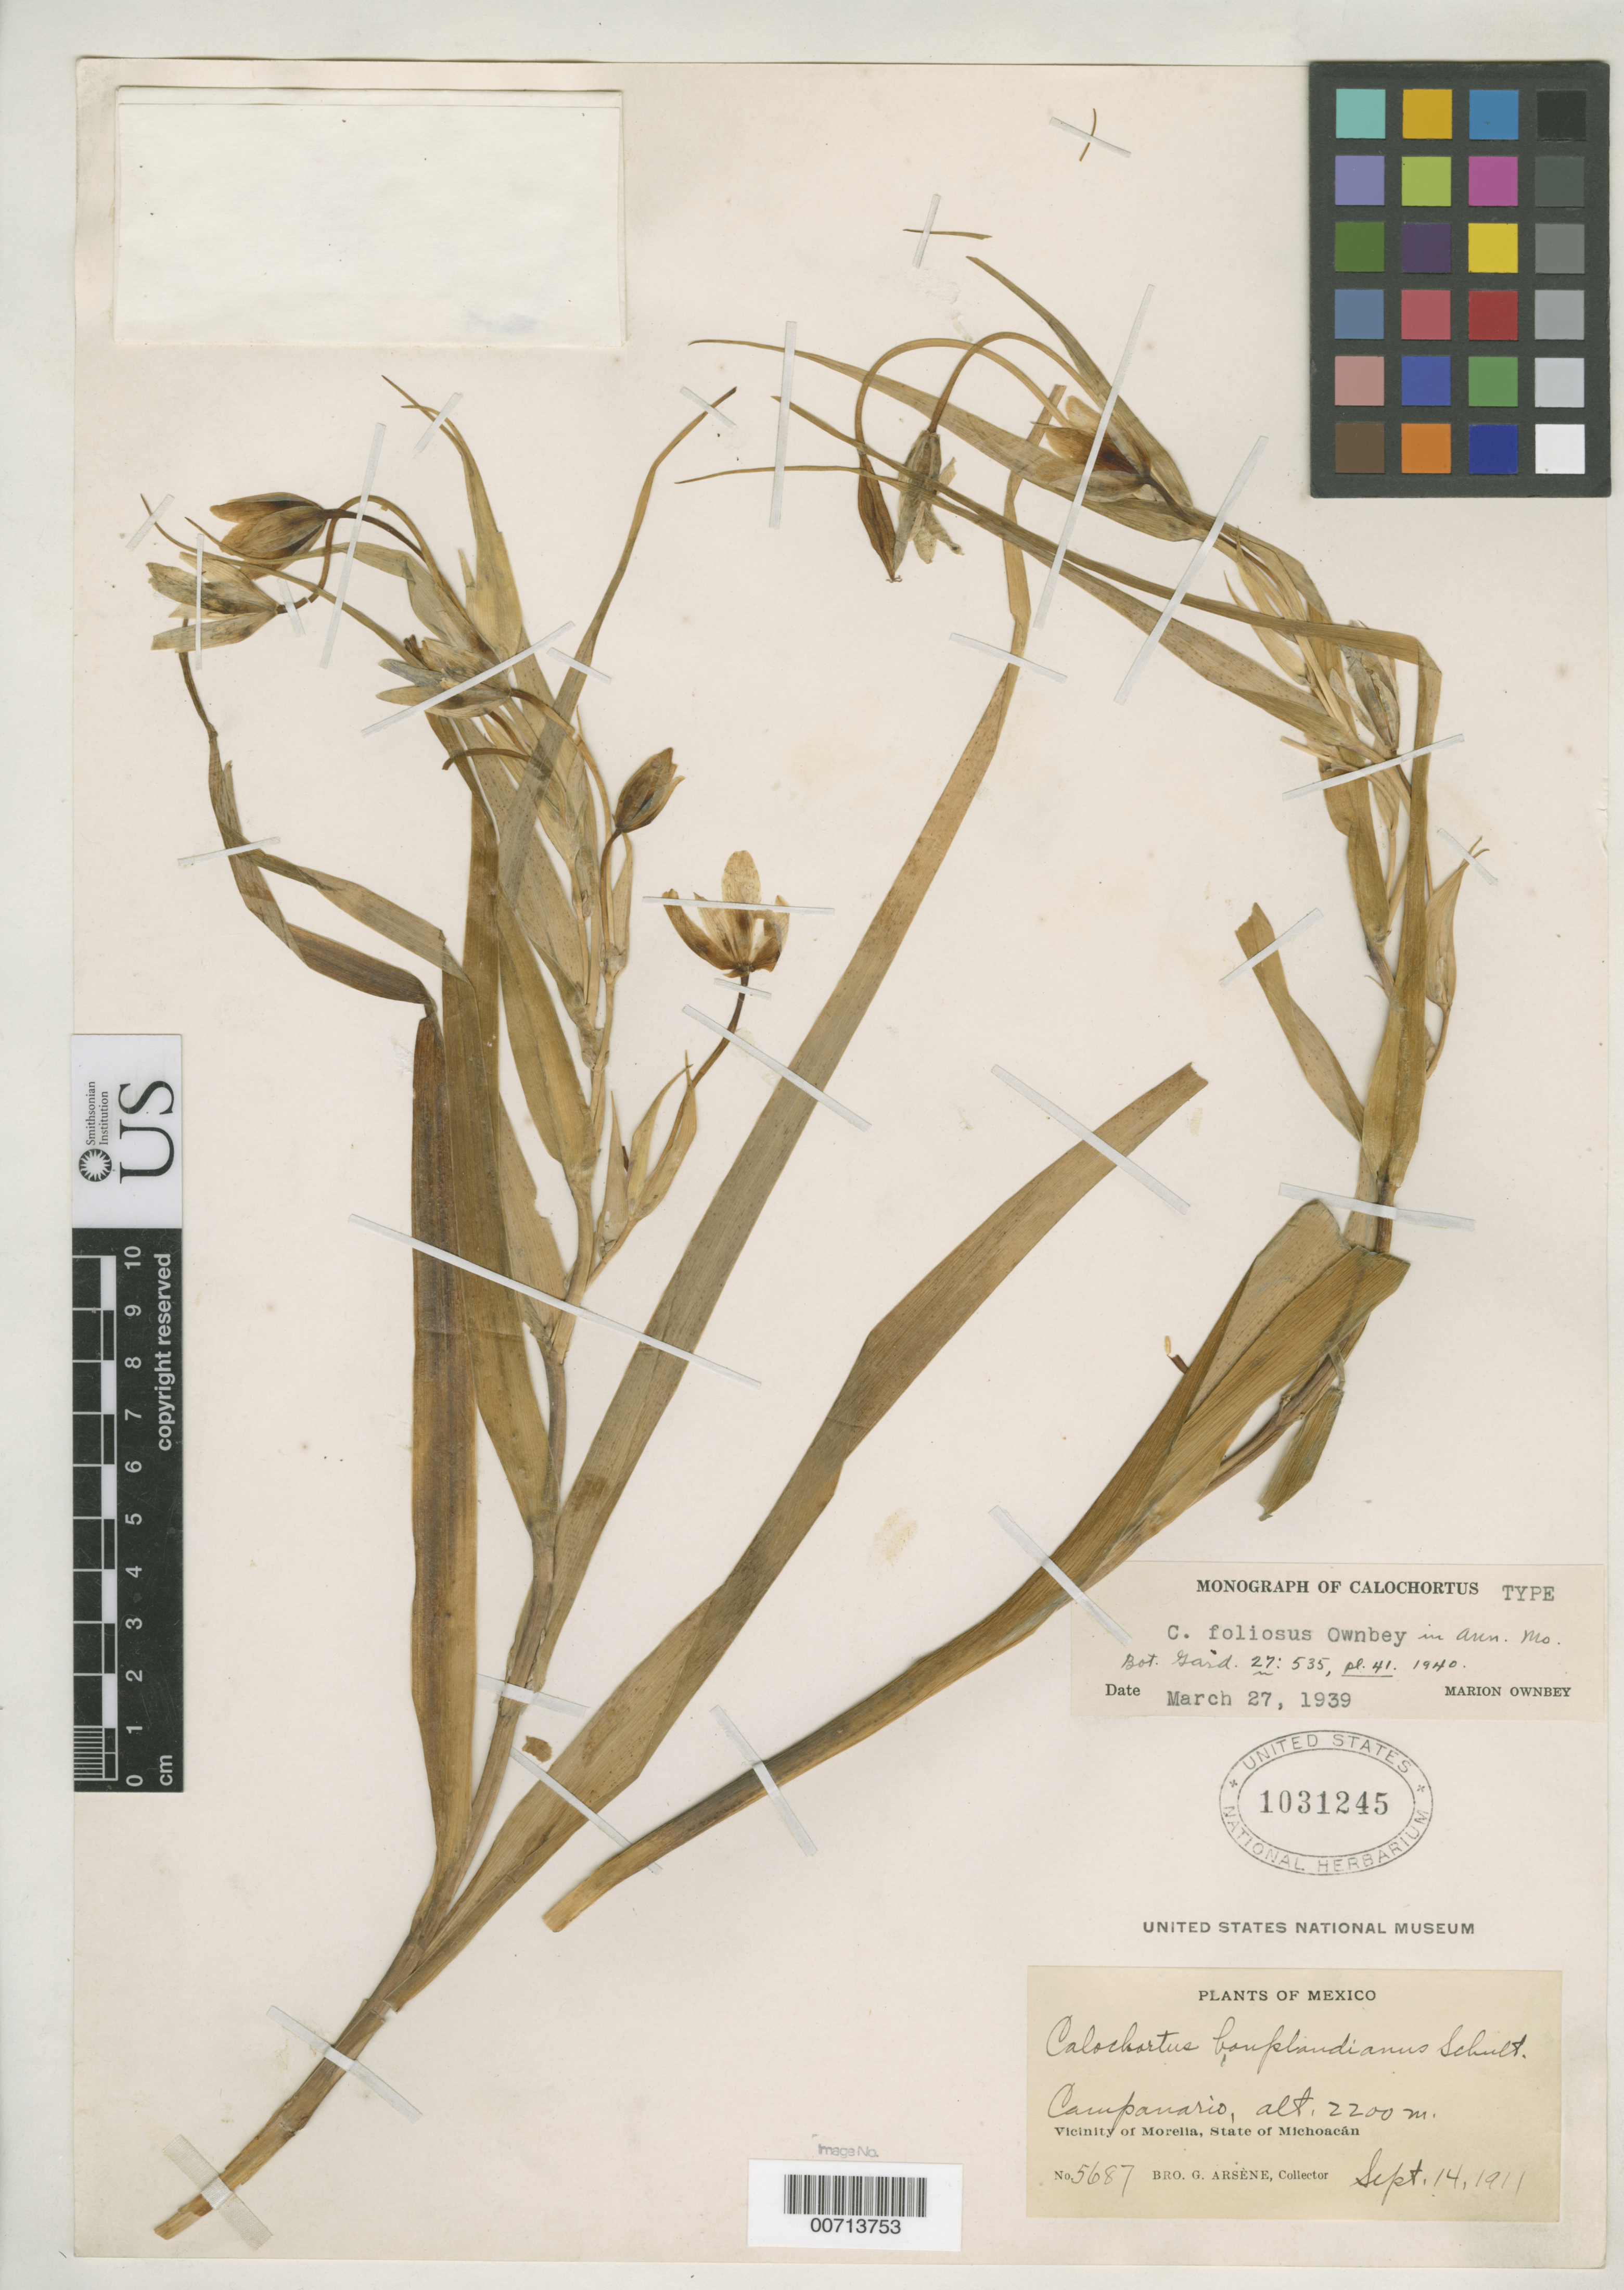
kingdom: Plantae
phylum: Tracheophyta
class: Liliopsida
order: Liliales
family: Liliaceae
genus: Calochortus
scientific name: Calochortus foliosus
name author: Ownbey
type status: Holotype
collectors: Bro. G. Arsène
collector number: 5687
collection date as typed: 14 Sep 1911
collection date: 1911-09-14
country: Mexico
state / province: Michoacán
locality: Vicinity of Morelia, Campanario.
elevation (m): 2200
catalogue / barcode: US 1031245